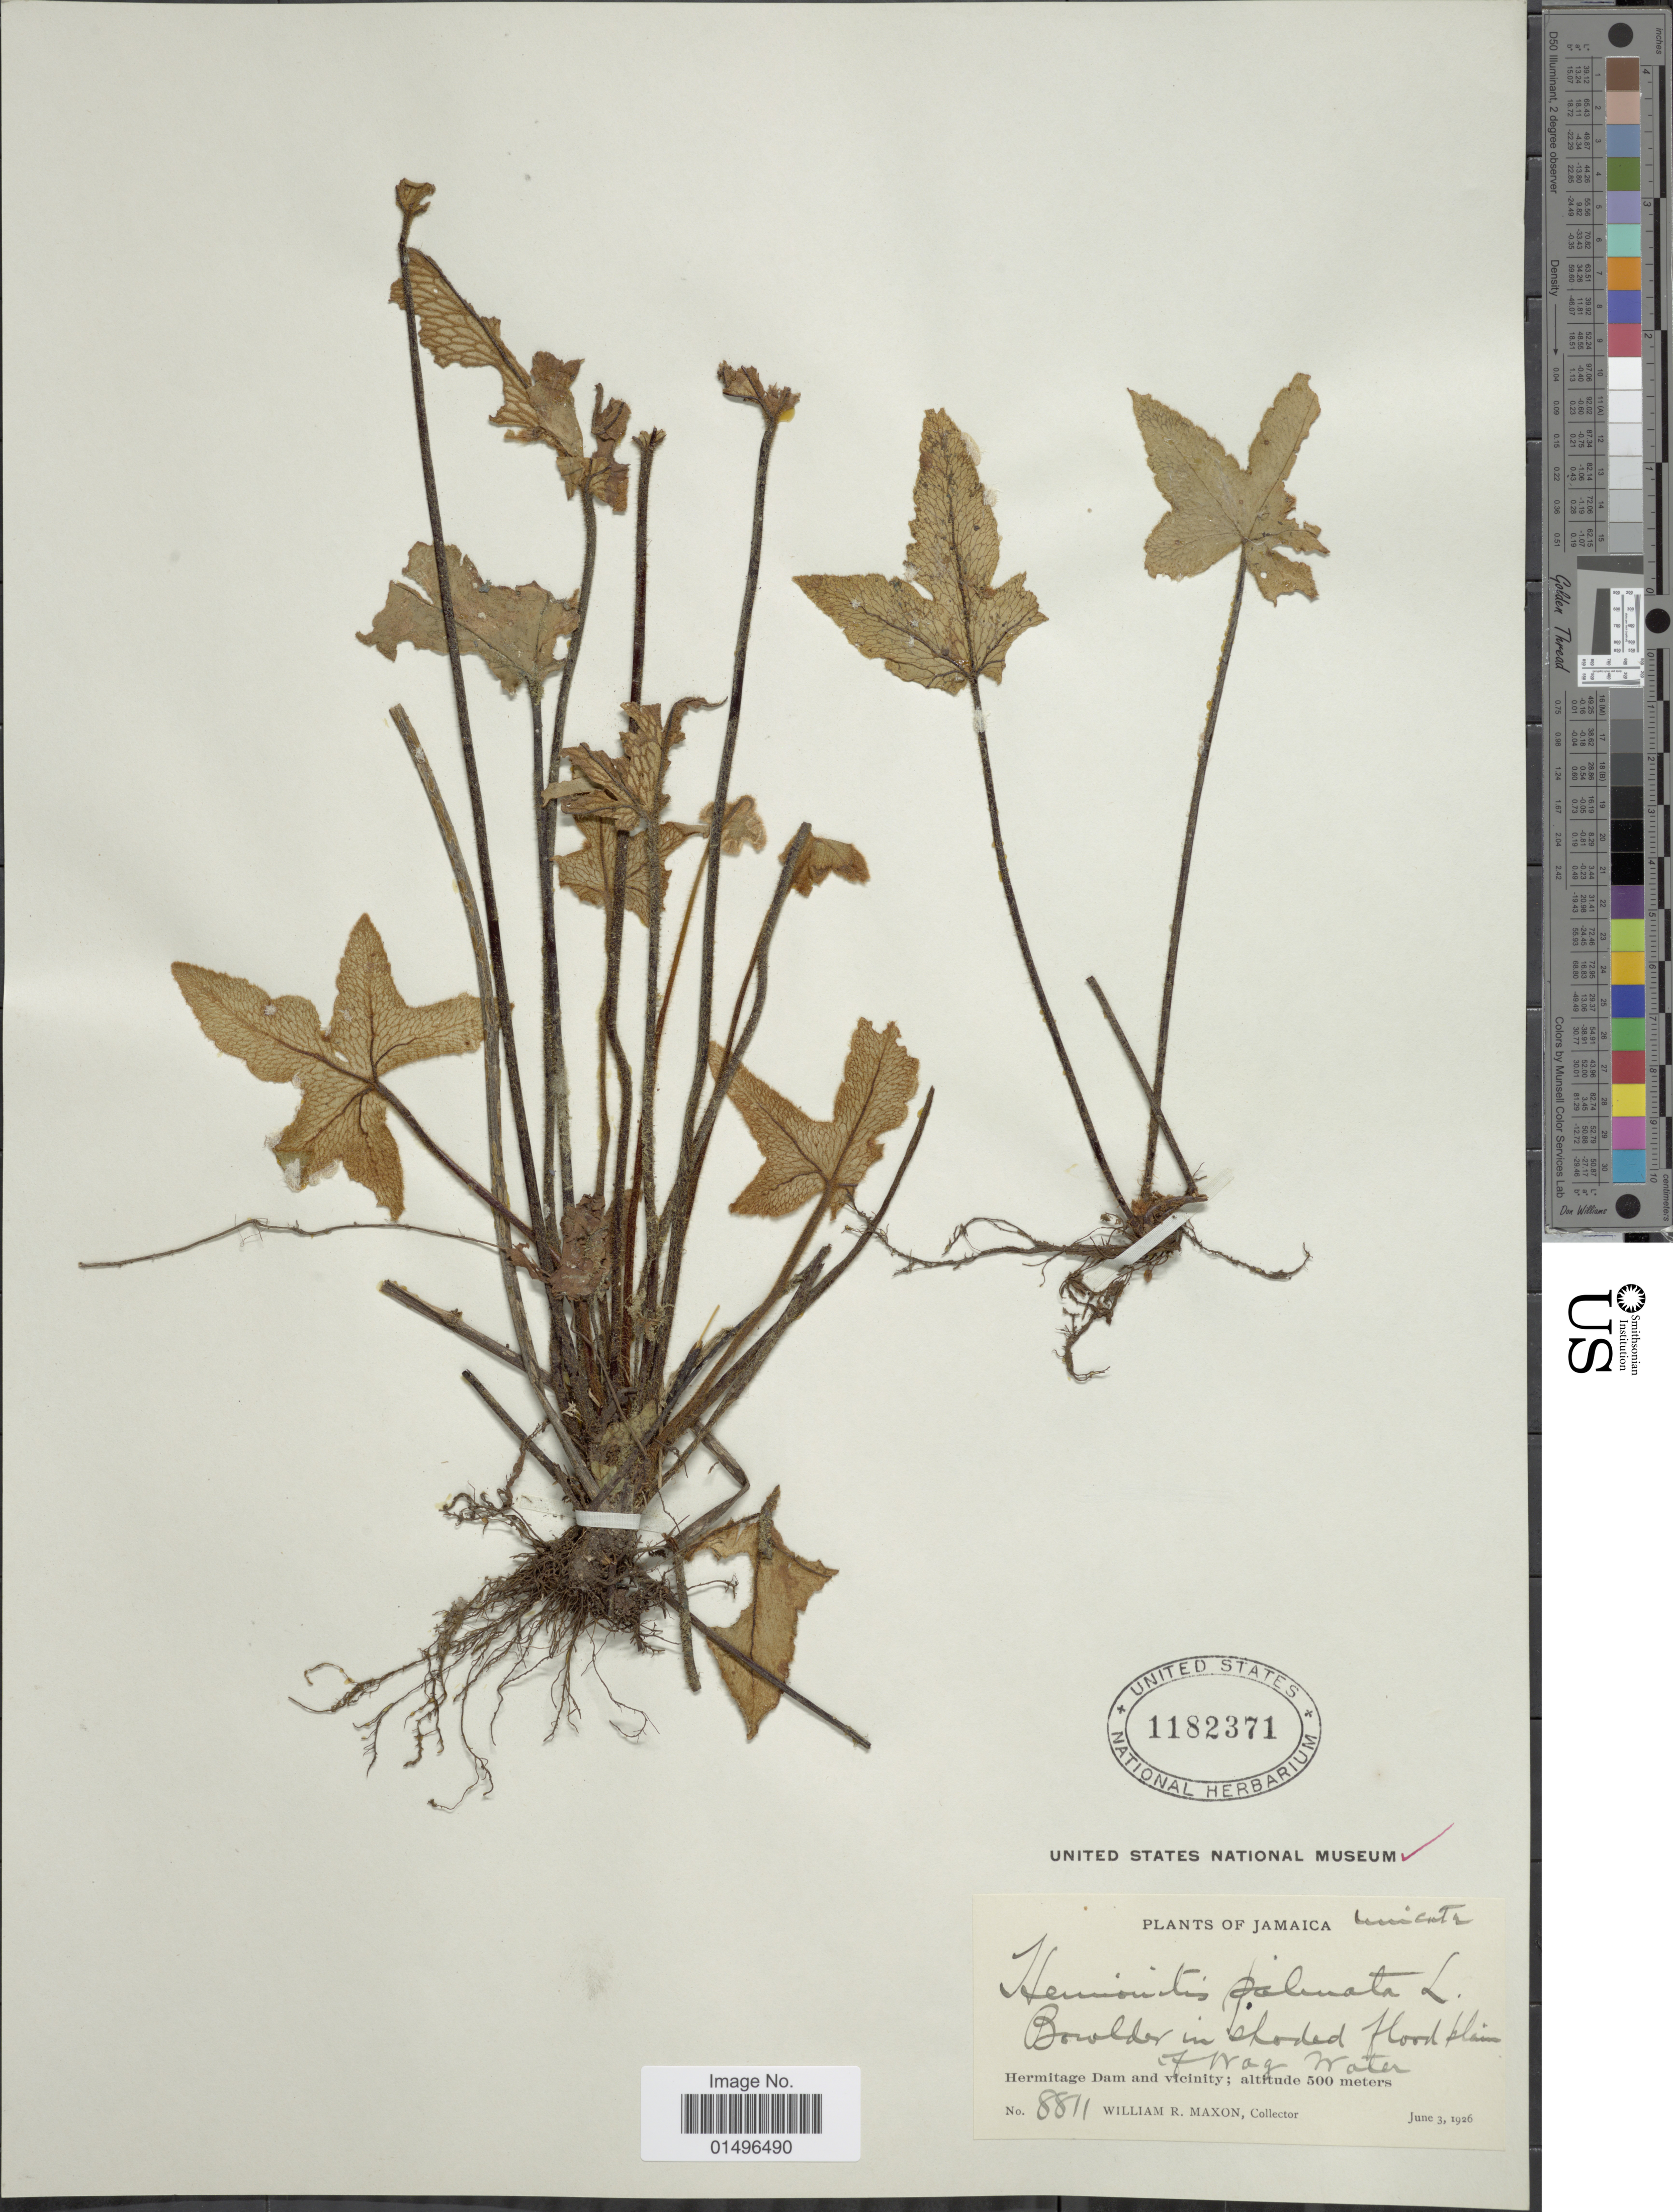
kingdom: Plantae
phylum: Tracheophyta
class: Polypodiopsida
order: Polypodiales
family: Pteridaceae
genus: Hemionitis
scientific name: Hemionitis palmata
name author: L.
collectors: W. R. Maxon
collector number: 8811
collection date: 1926-06-03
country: Jamaica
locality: Jamaica, Hermitage Dam and vicinity.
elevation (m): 500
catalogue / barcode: US 1182371